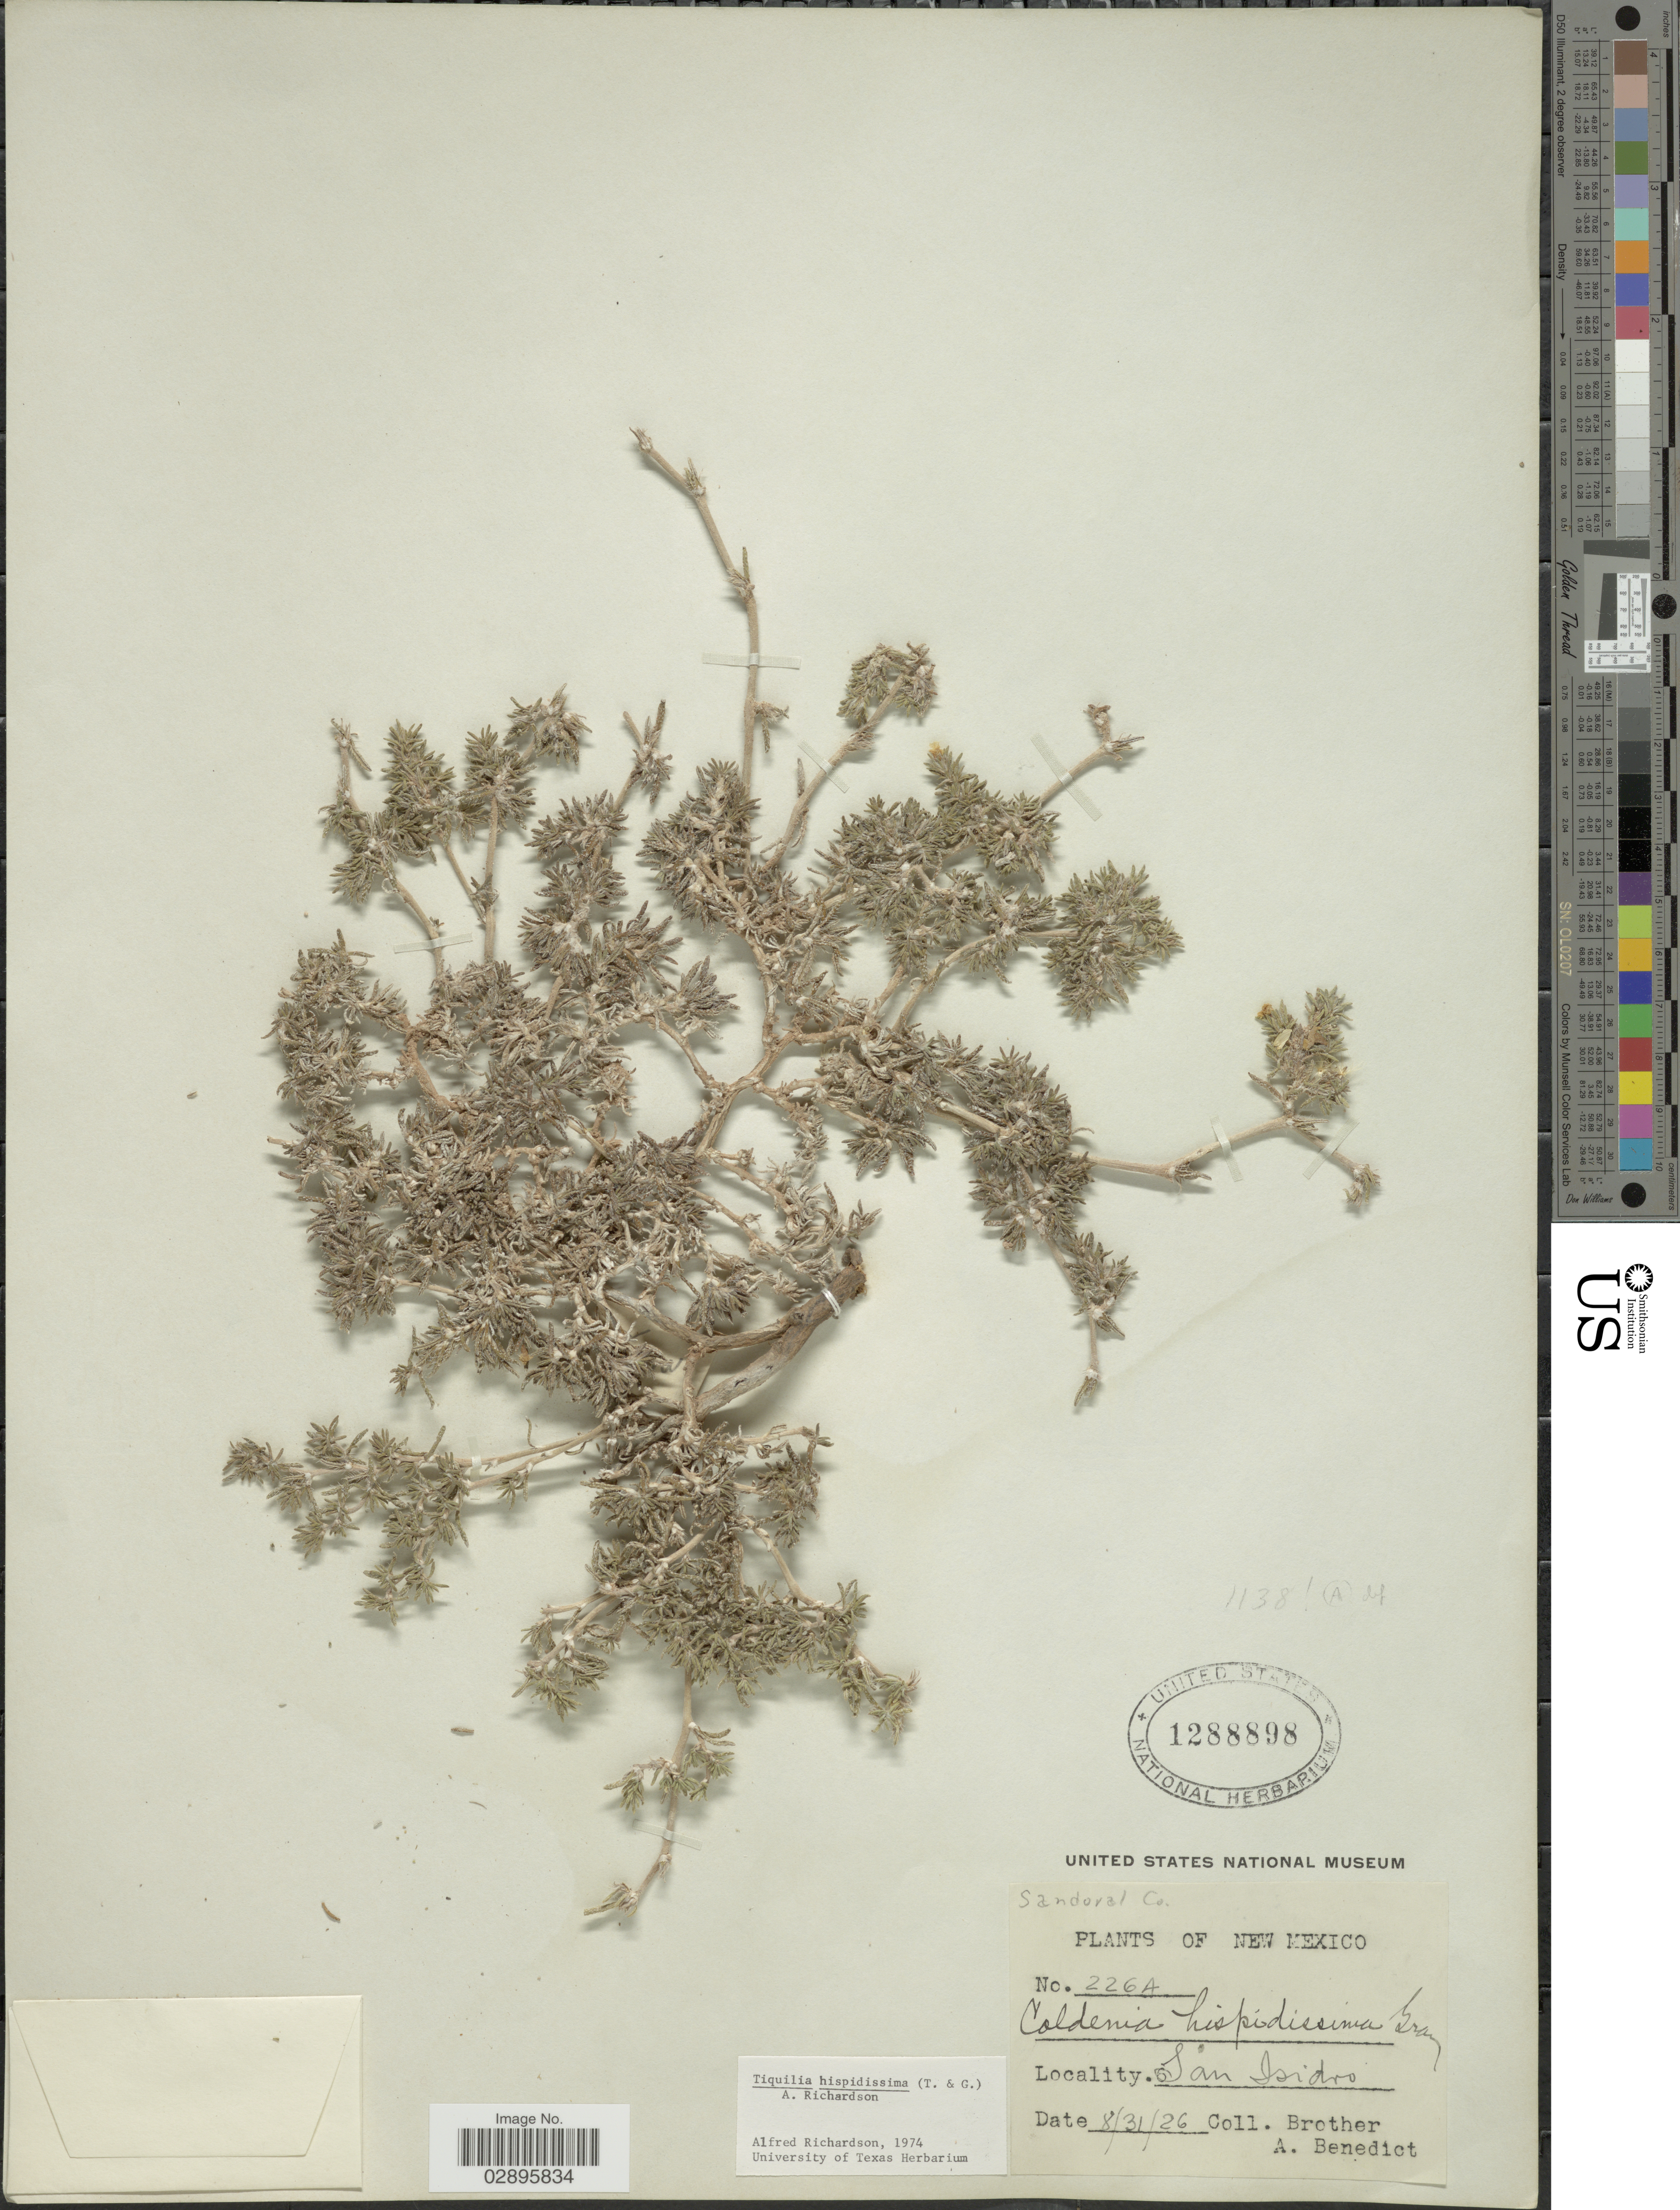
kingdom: Plantae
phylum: Tracheophyta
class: Magnoliopsida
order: Boraginales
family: Ehretiaceae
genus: Tiquilia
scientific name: Tiquilia hispidissima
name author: (Torr. & A. Gray) A.T. Richardson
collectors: B. Ayers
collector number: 226A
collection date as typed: Transcribed d/m/y: 31/8/26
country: United States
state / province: New Mexico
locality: Sandoval Co., San Isidro.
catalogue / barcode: US 1288898